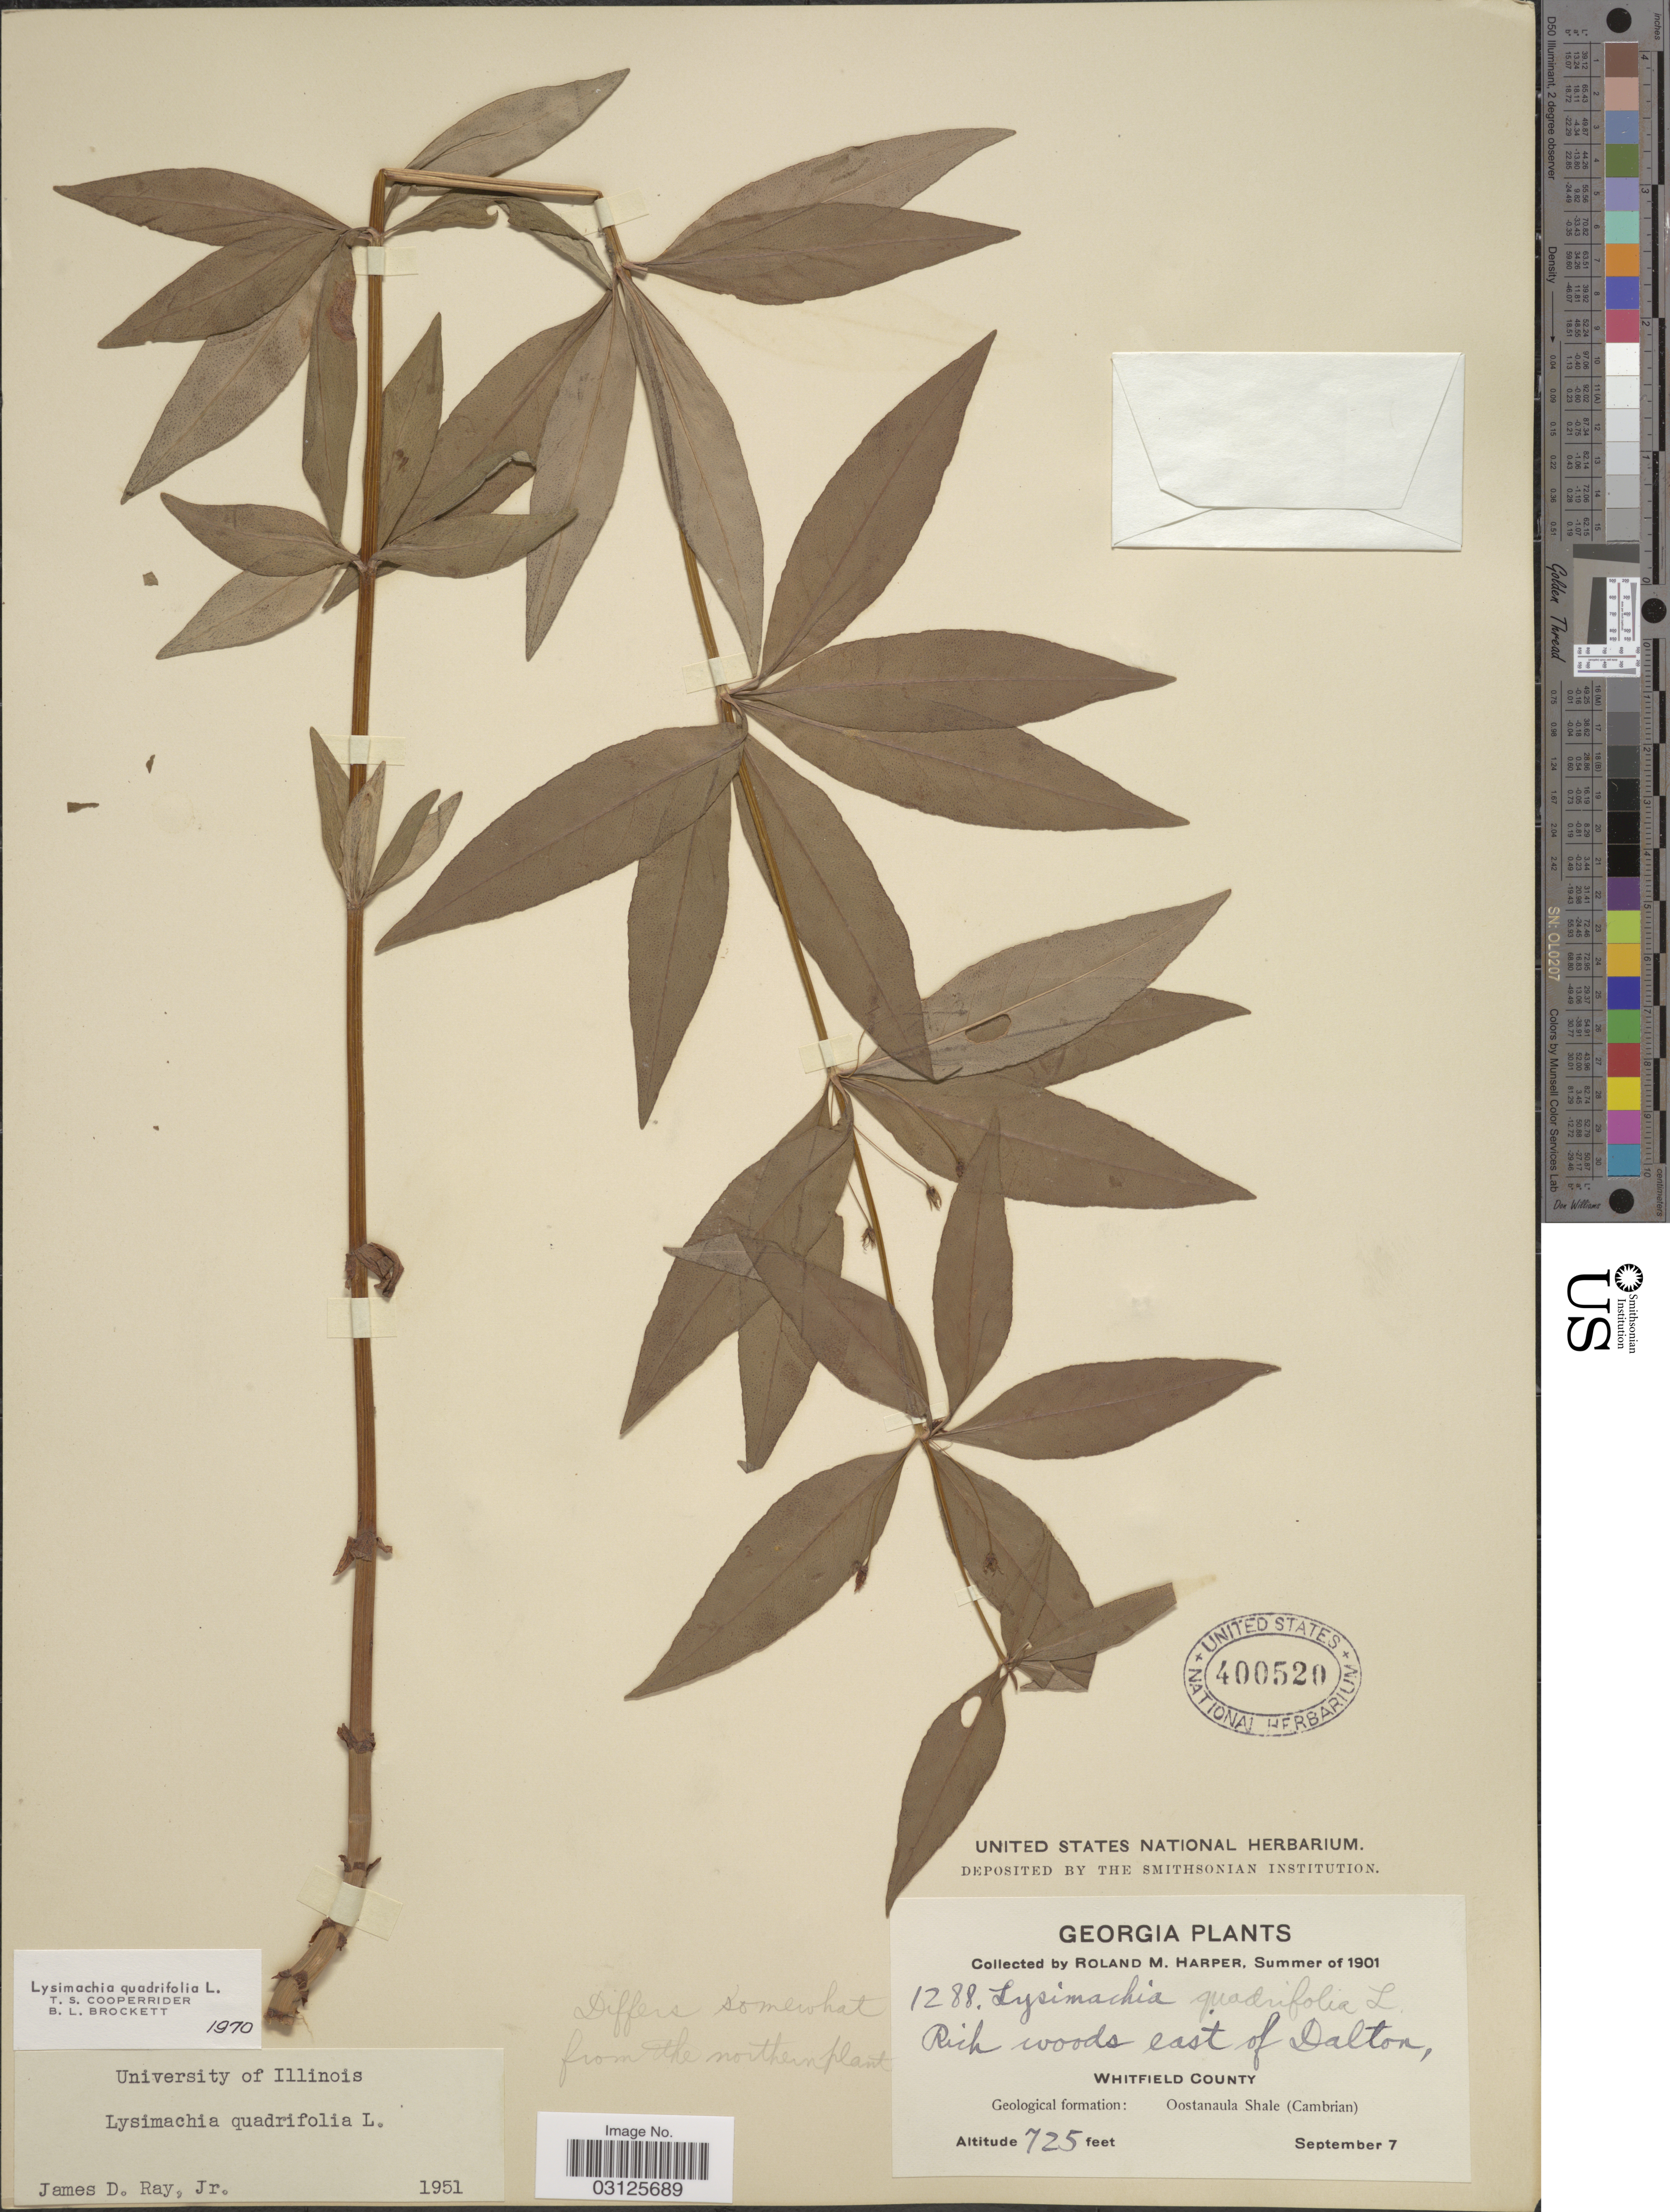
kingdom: Plantae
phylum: Tracheophyta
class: Magnoliopsida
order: Ericales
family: Primulaceae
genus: Lysimachia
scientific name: Lysimachia quadrifolia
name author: L.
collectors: R. M. Harper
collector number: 1288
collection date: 1901-09-07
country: United States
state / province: Georgia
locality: Rich woods east of Dalton, Whitfield County, Geological formation: Oostanaula Shale (Cambrian)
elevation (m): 221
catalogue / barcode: US 400520